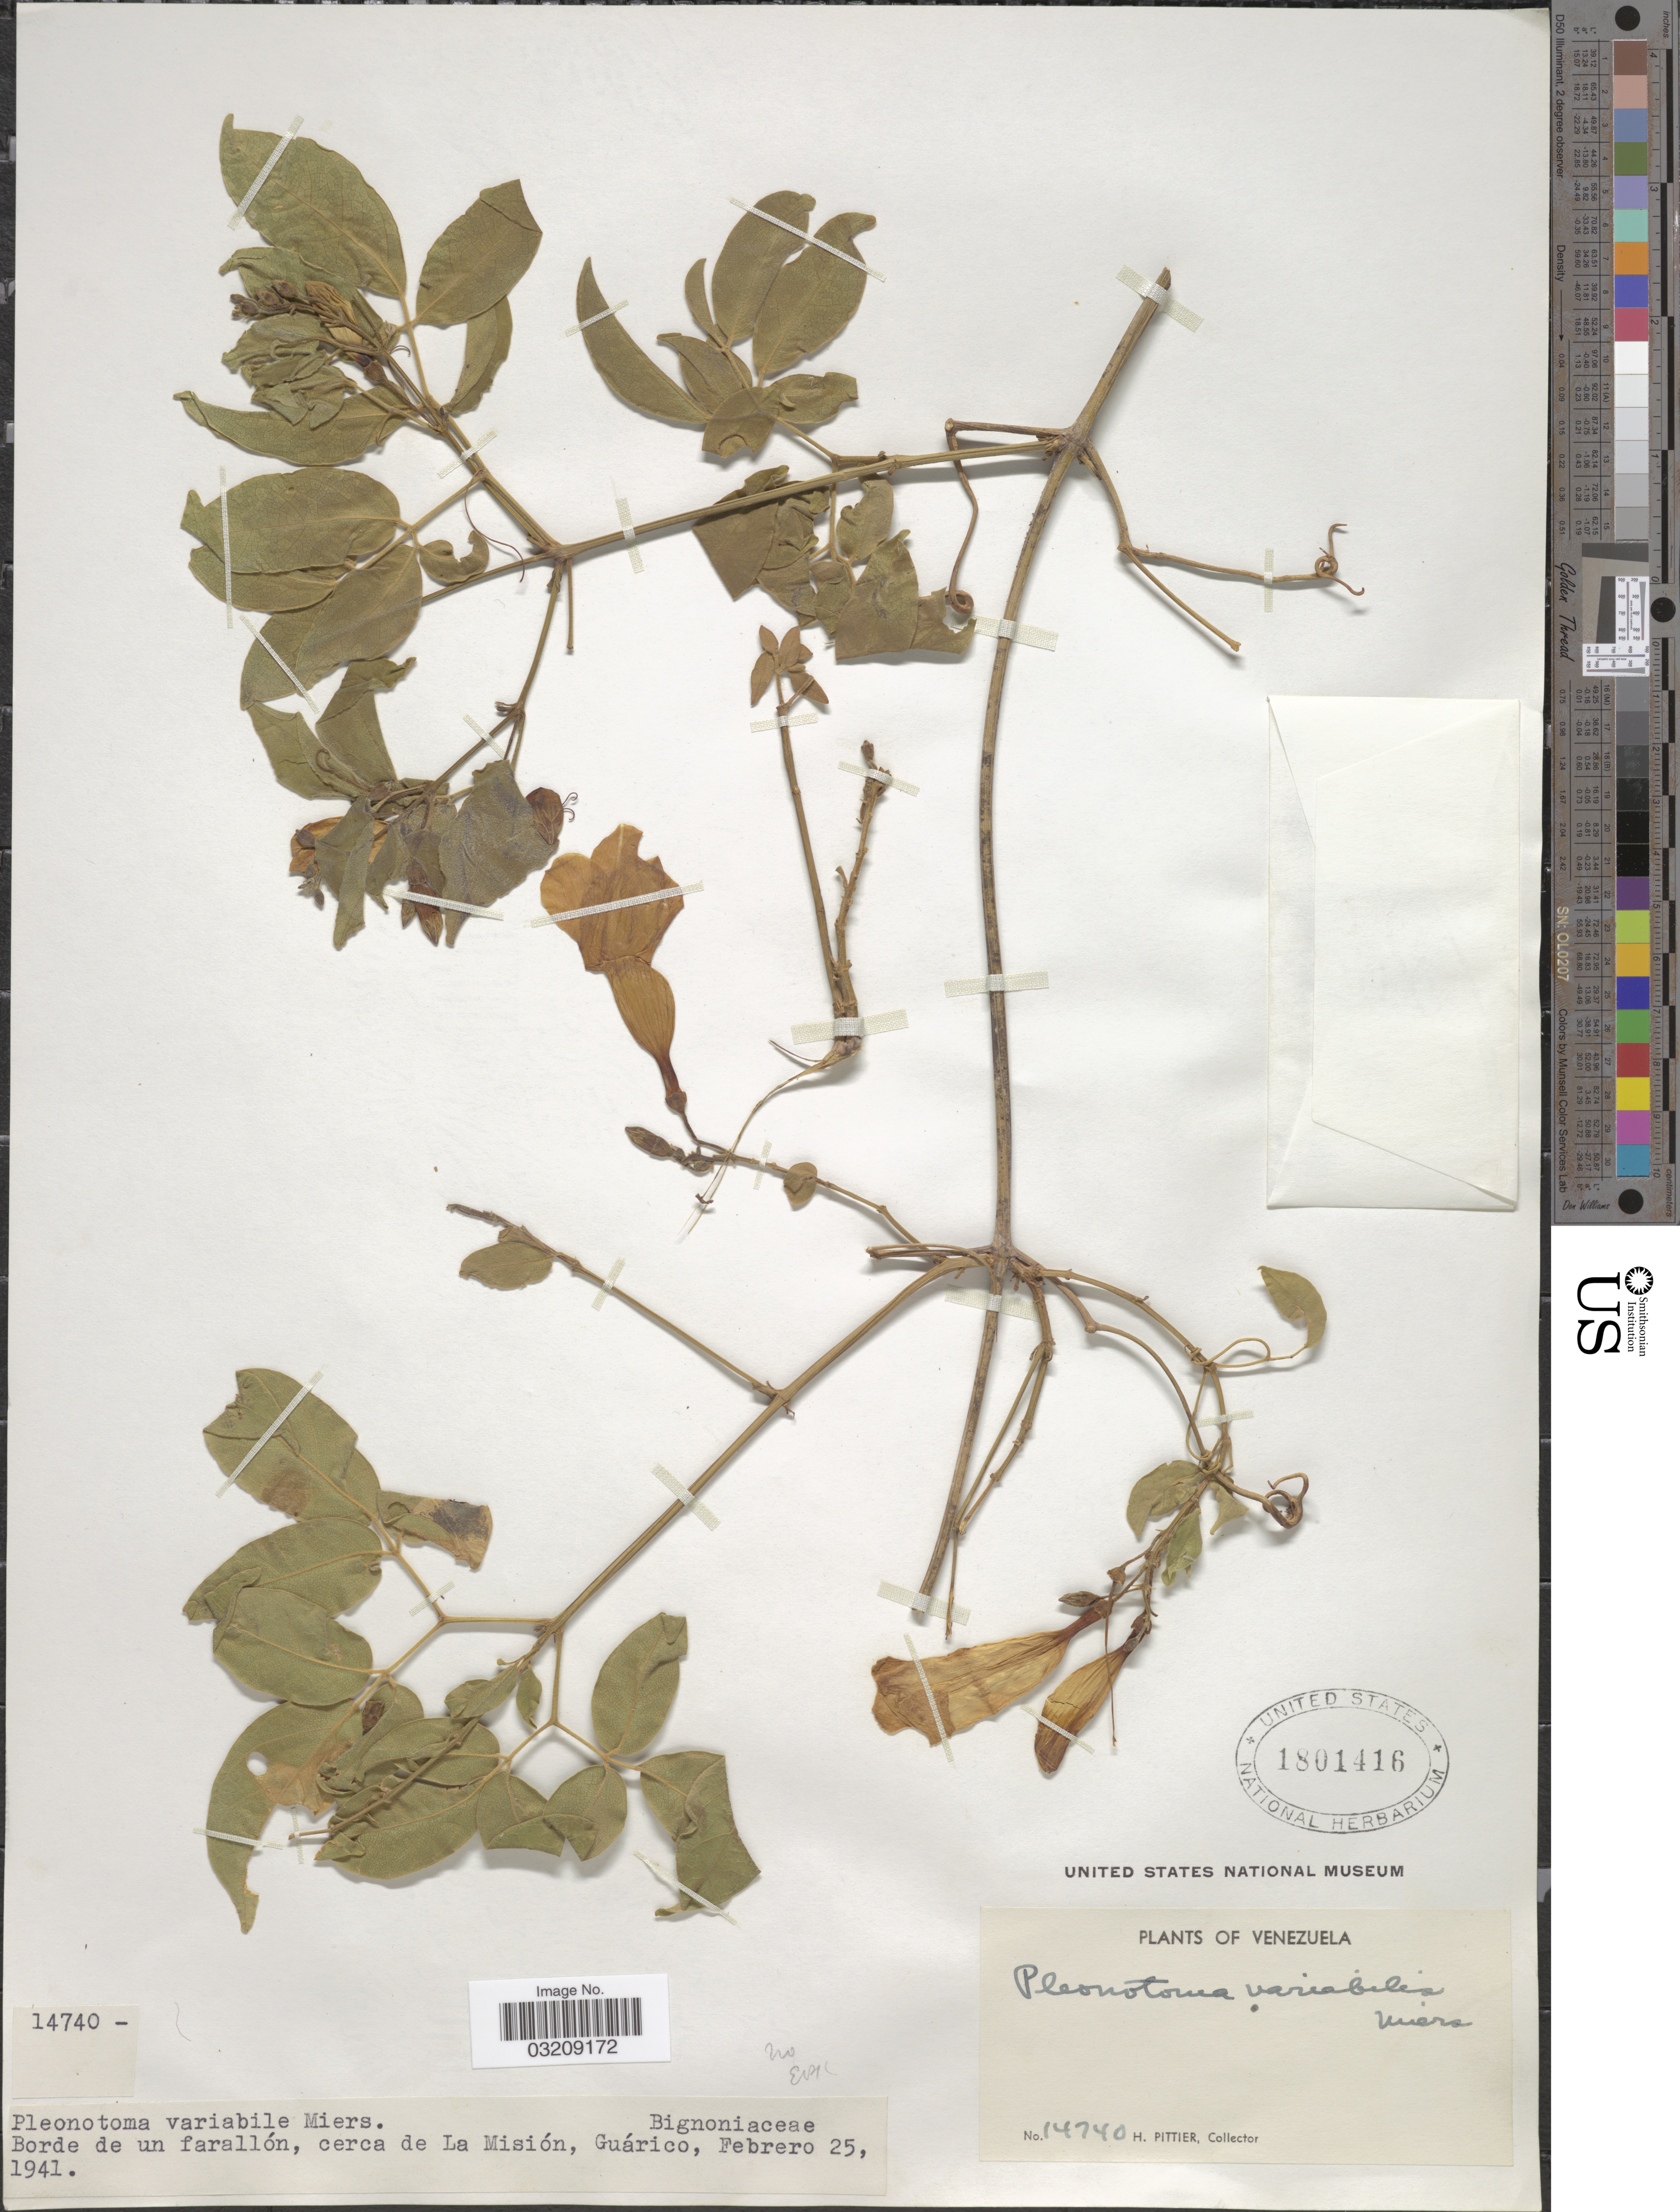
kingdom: Plantae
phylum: Tracheophyta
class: Magnoliopsida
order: Lamiales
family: Bignoniaceae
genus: Pleonotoma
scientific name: Pleonotoma variabilis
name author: (Jacq.) Miers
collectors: H. F. Pittier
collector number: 14740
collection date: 1941-02-25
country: Venezuela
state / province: Guárico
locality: Borde de un farallón, cerca de La Misión.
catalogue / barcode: US 1801416